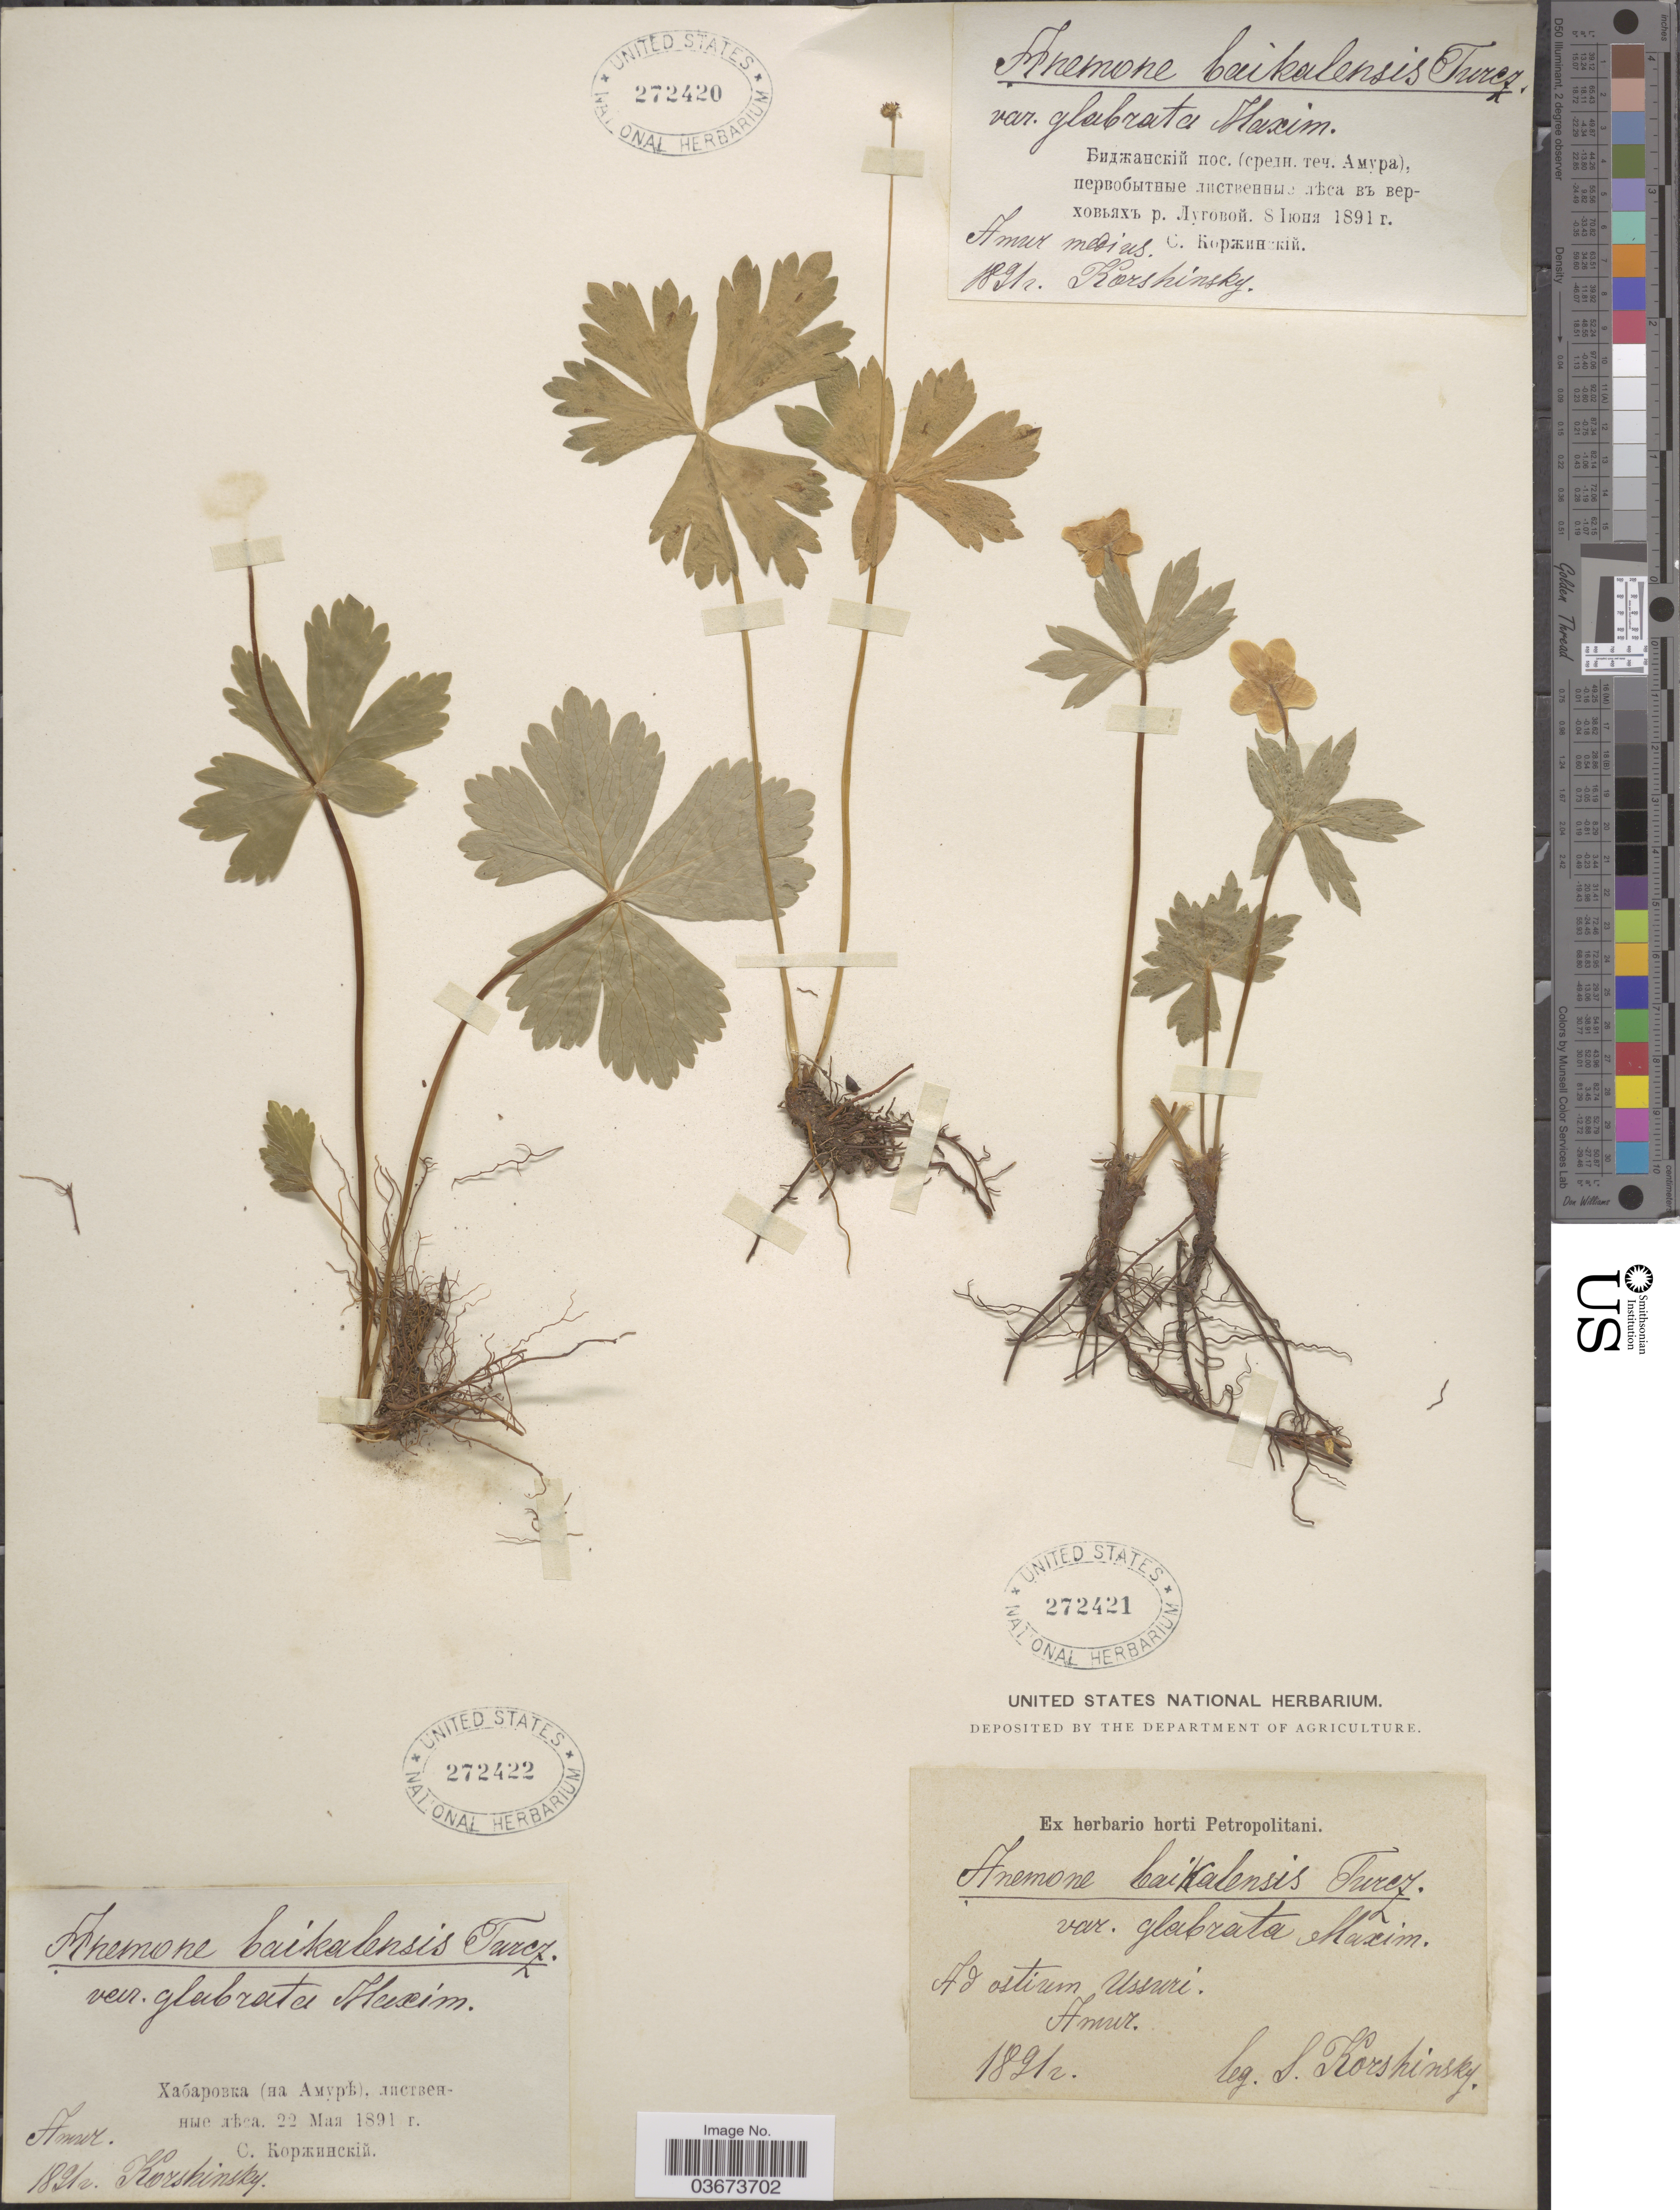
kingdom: Plantae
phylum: Tracheophyta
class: Magnoliopsida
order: Ranunculales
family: Ranunculaceae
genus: Anemone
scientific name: Anemone baicalensis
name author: Turcz.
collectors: S. Korzhinskiy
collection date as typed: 22 X 1891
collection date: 1891-05-22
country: Russian Federation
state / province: Khabarovsk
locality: Khabarovka (now Khabarovsk), river Amur.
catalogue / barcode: US 272422